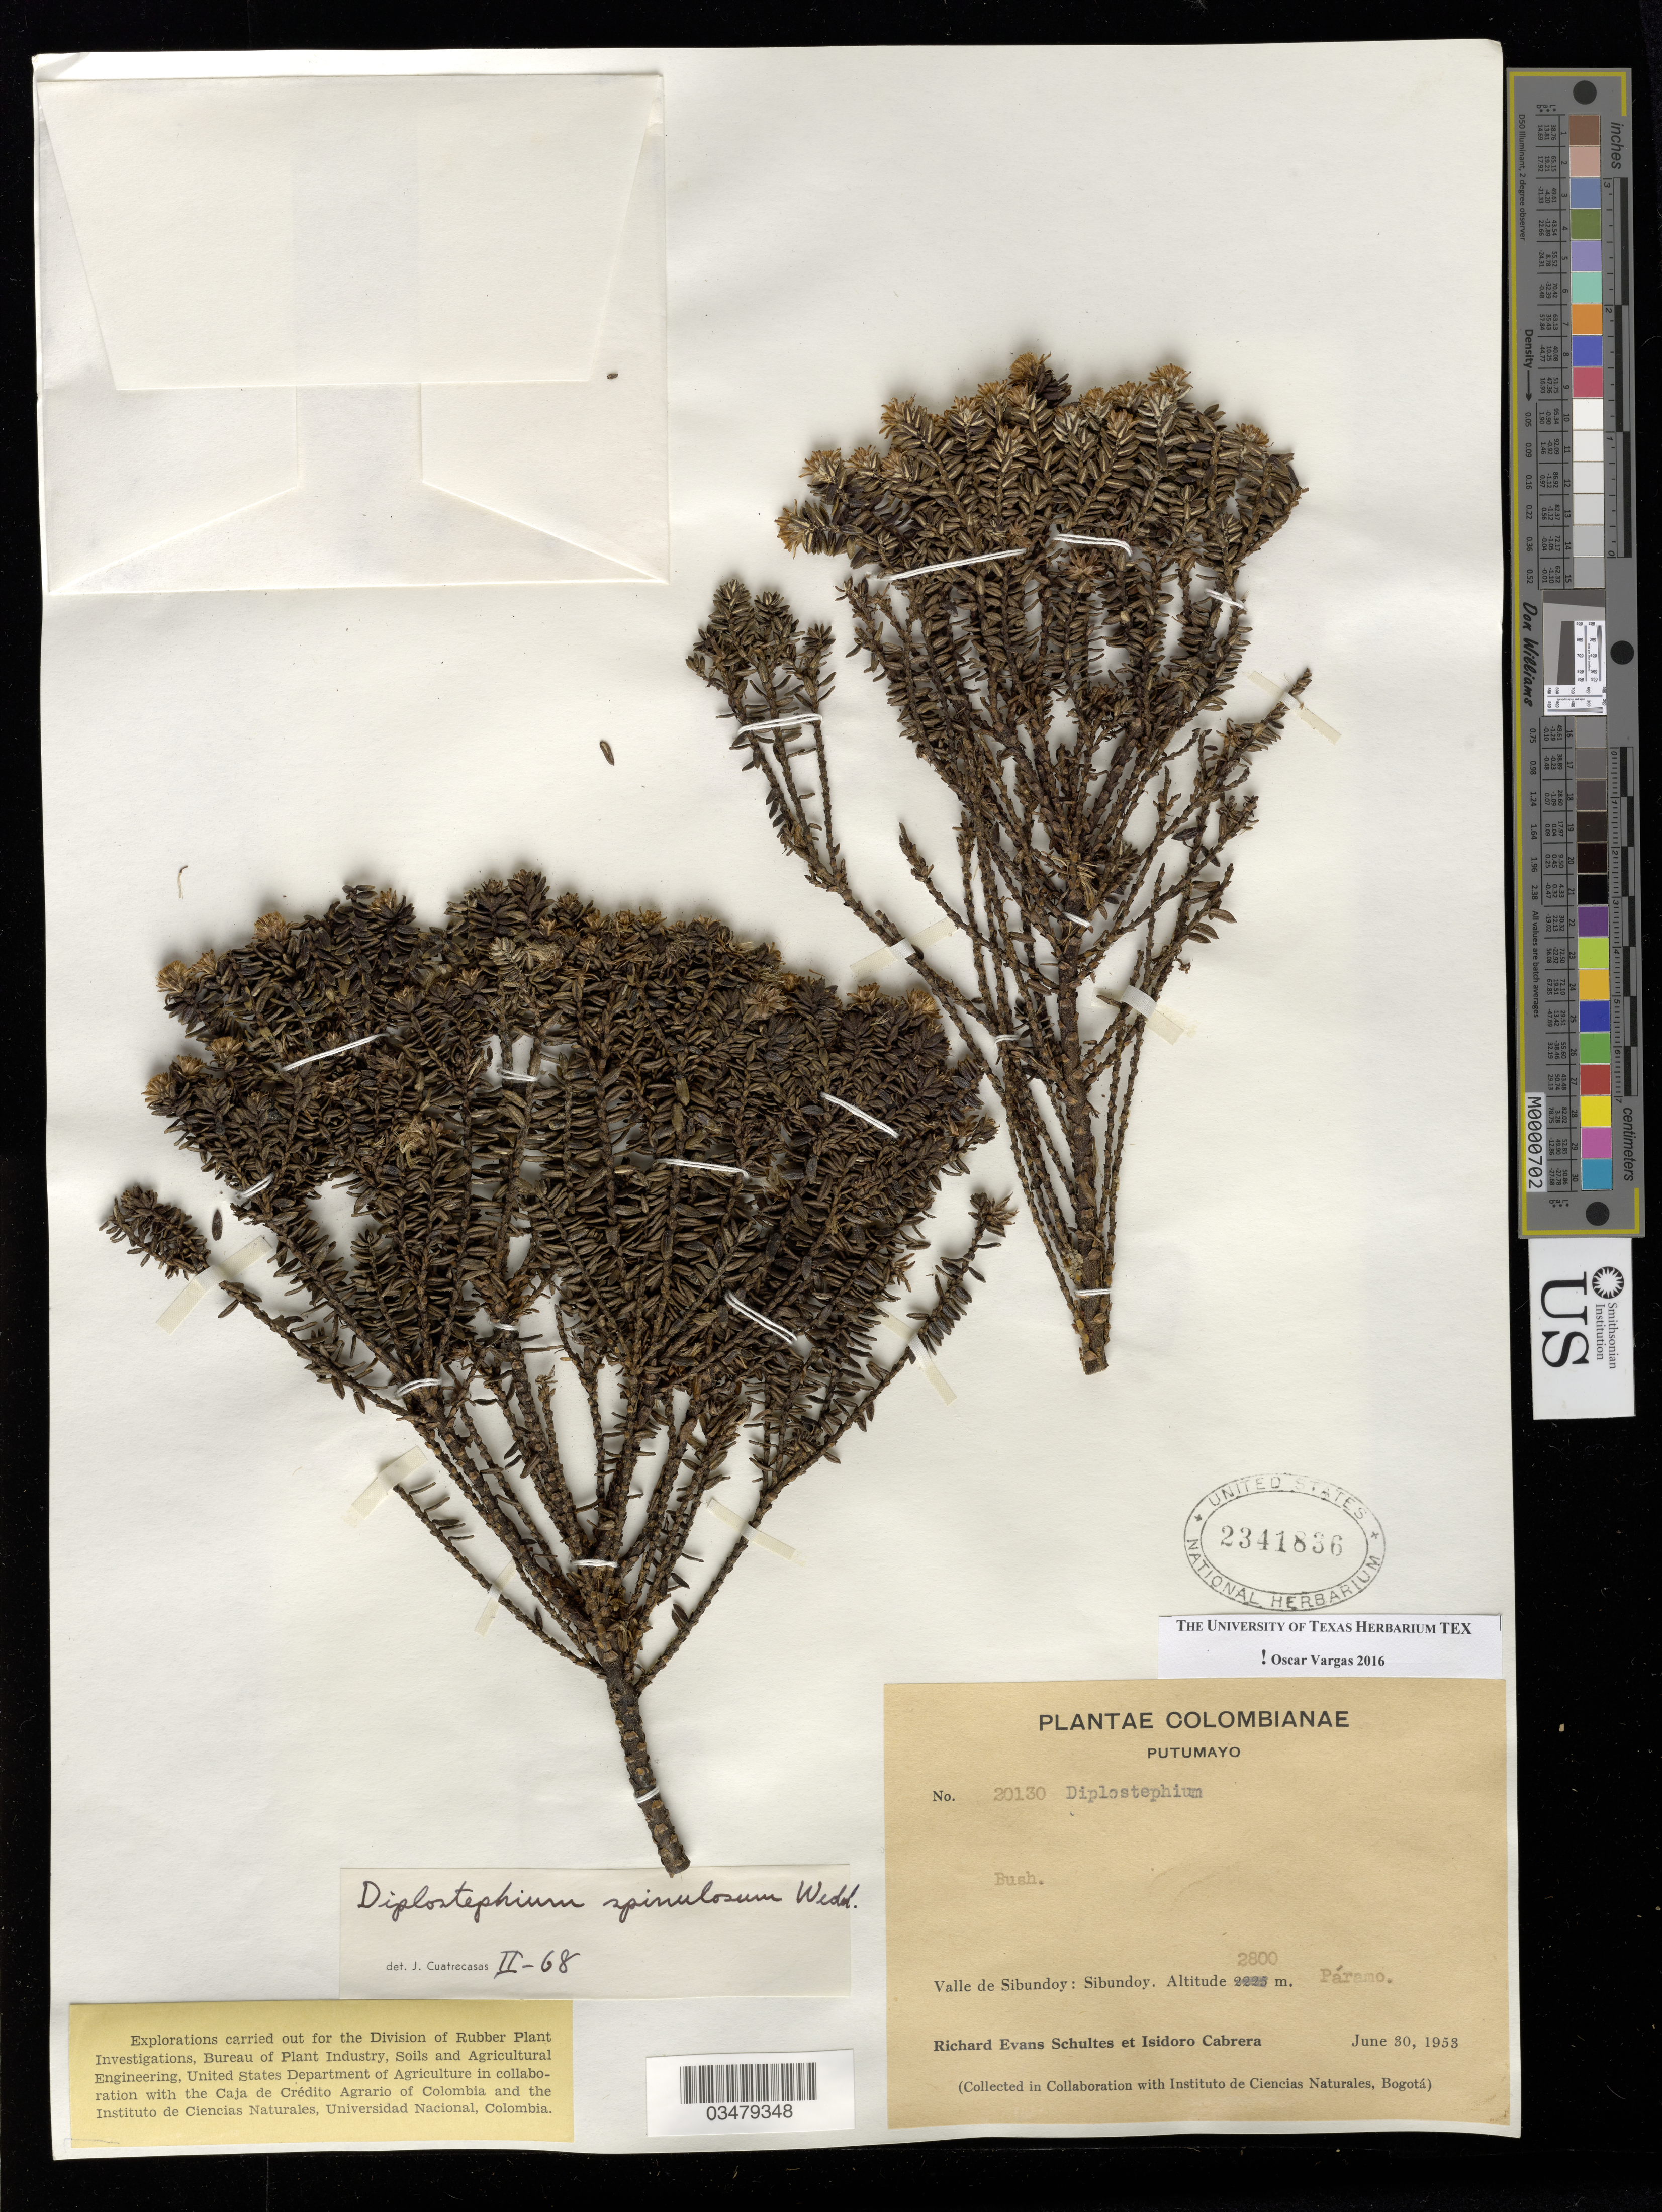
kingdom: Plantae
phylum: Tracheophyta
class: Magnoliopsida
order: Asterales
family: Asteraceae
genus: Diplostephium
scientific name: Diplostephium spinulosum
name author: Wedd.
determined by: Vargas, Oscar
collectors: R. E. Schultes & I. Cabrera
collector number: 20130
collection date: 1953-06-30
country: Colombia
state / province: Putumayo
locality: Valle de Sibundoy: Sibundoy. Páramo.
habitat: Paramo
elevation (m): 2800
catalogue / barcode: US 2341836